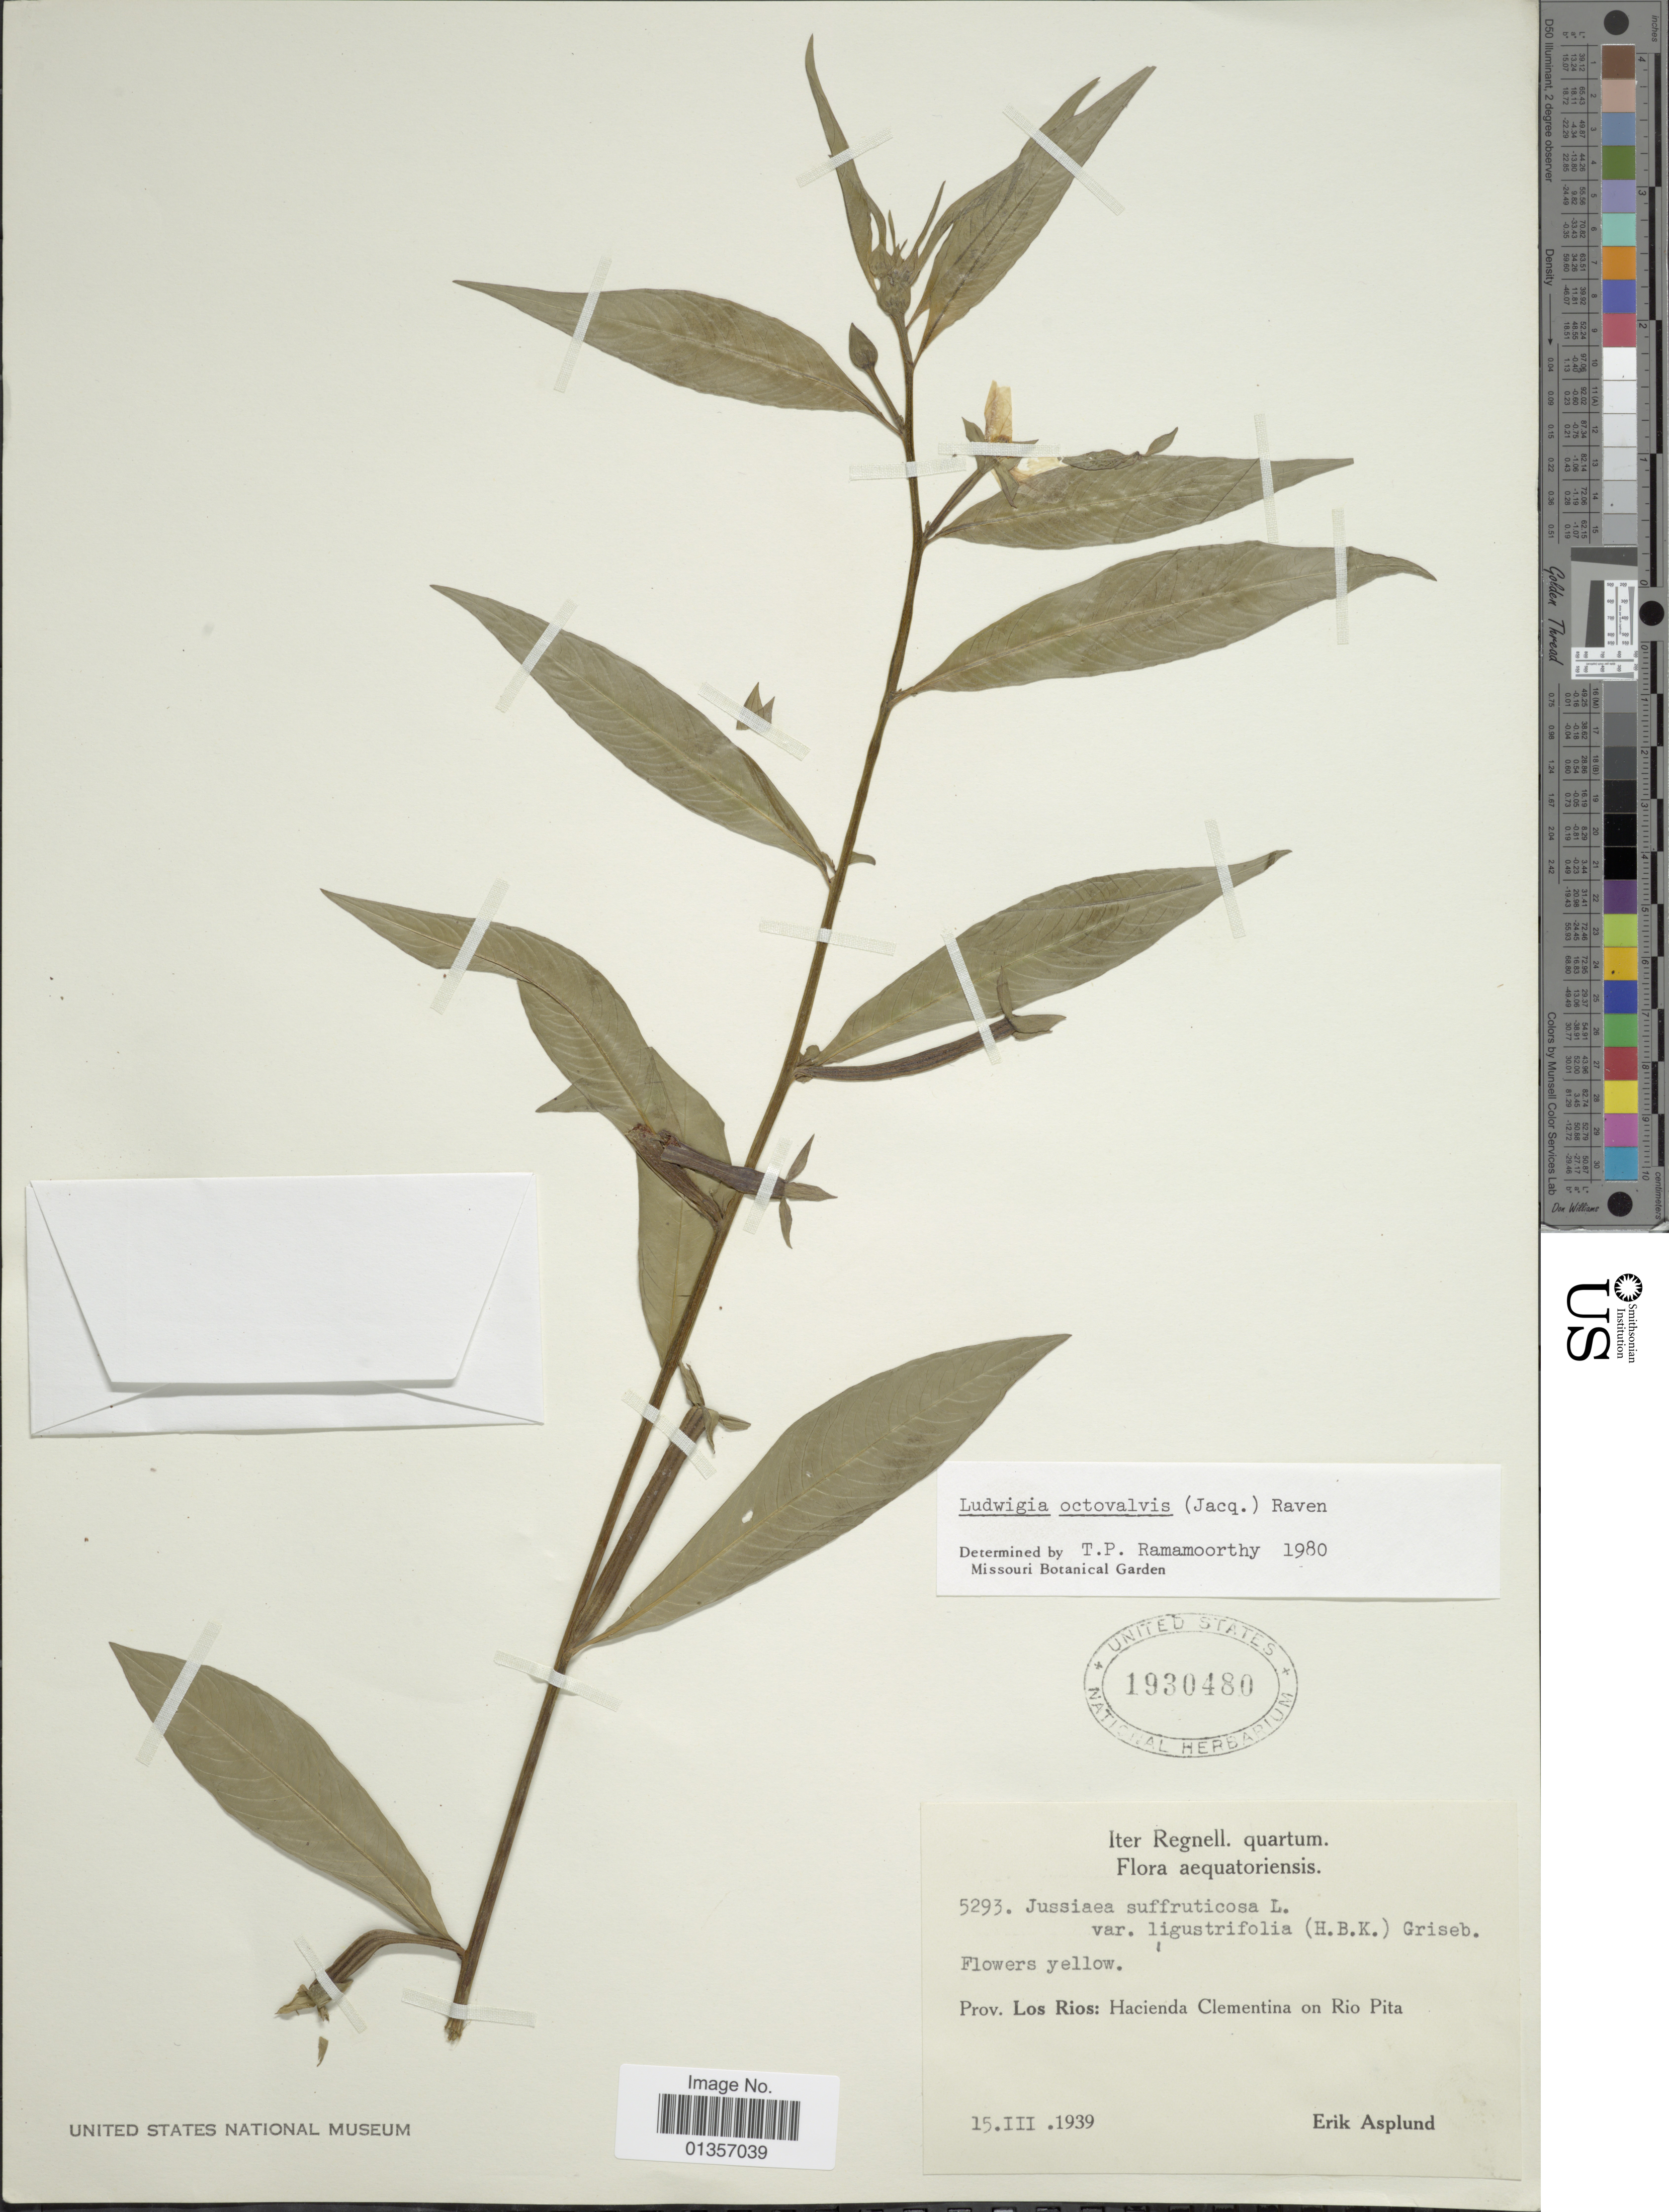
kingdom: Plantae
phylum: Tracheophyta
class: Magnoliopsida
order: Myrtales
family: Onagraceae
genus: Ludwigia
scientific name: Ludwigia octovalvis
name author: (Jacq.) P.H. Raven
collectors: E. Asplund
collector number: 5293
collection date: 1939-03-15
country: Ecuador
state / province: Los Ríos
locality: Hacienda Clementina on Rio Pita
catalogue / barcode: US 1930480